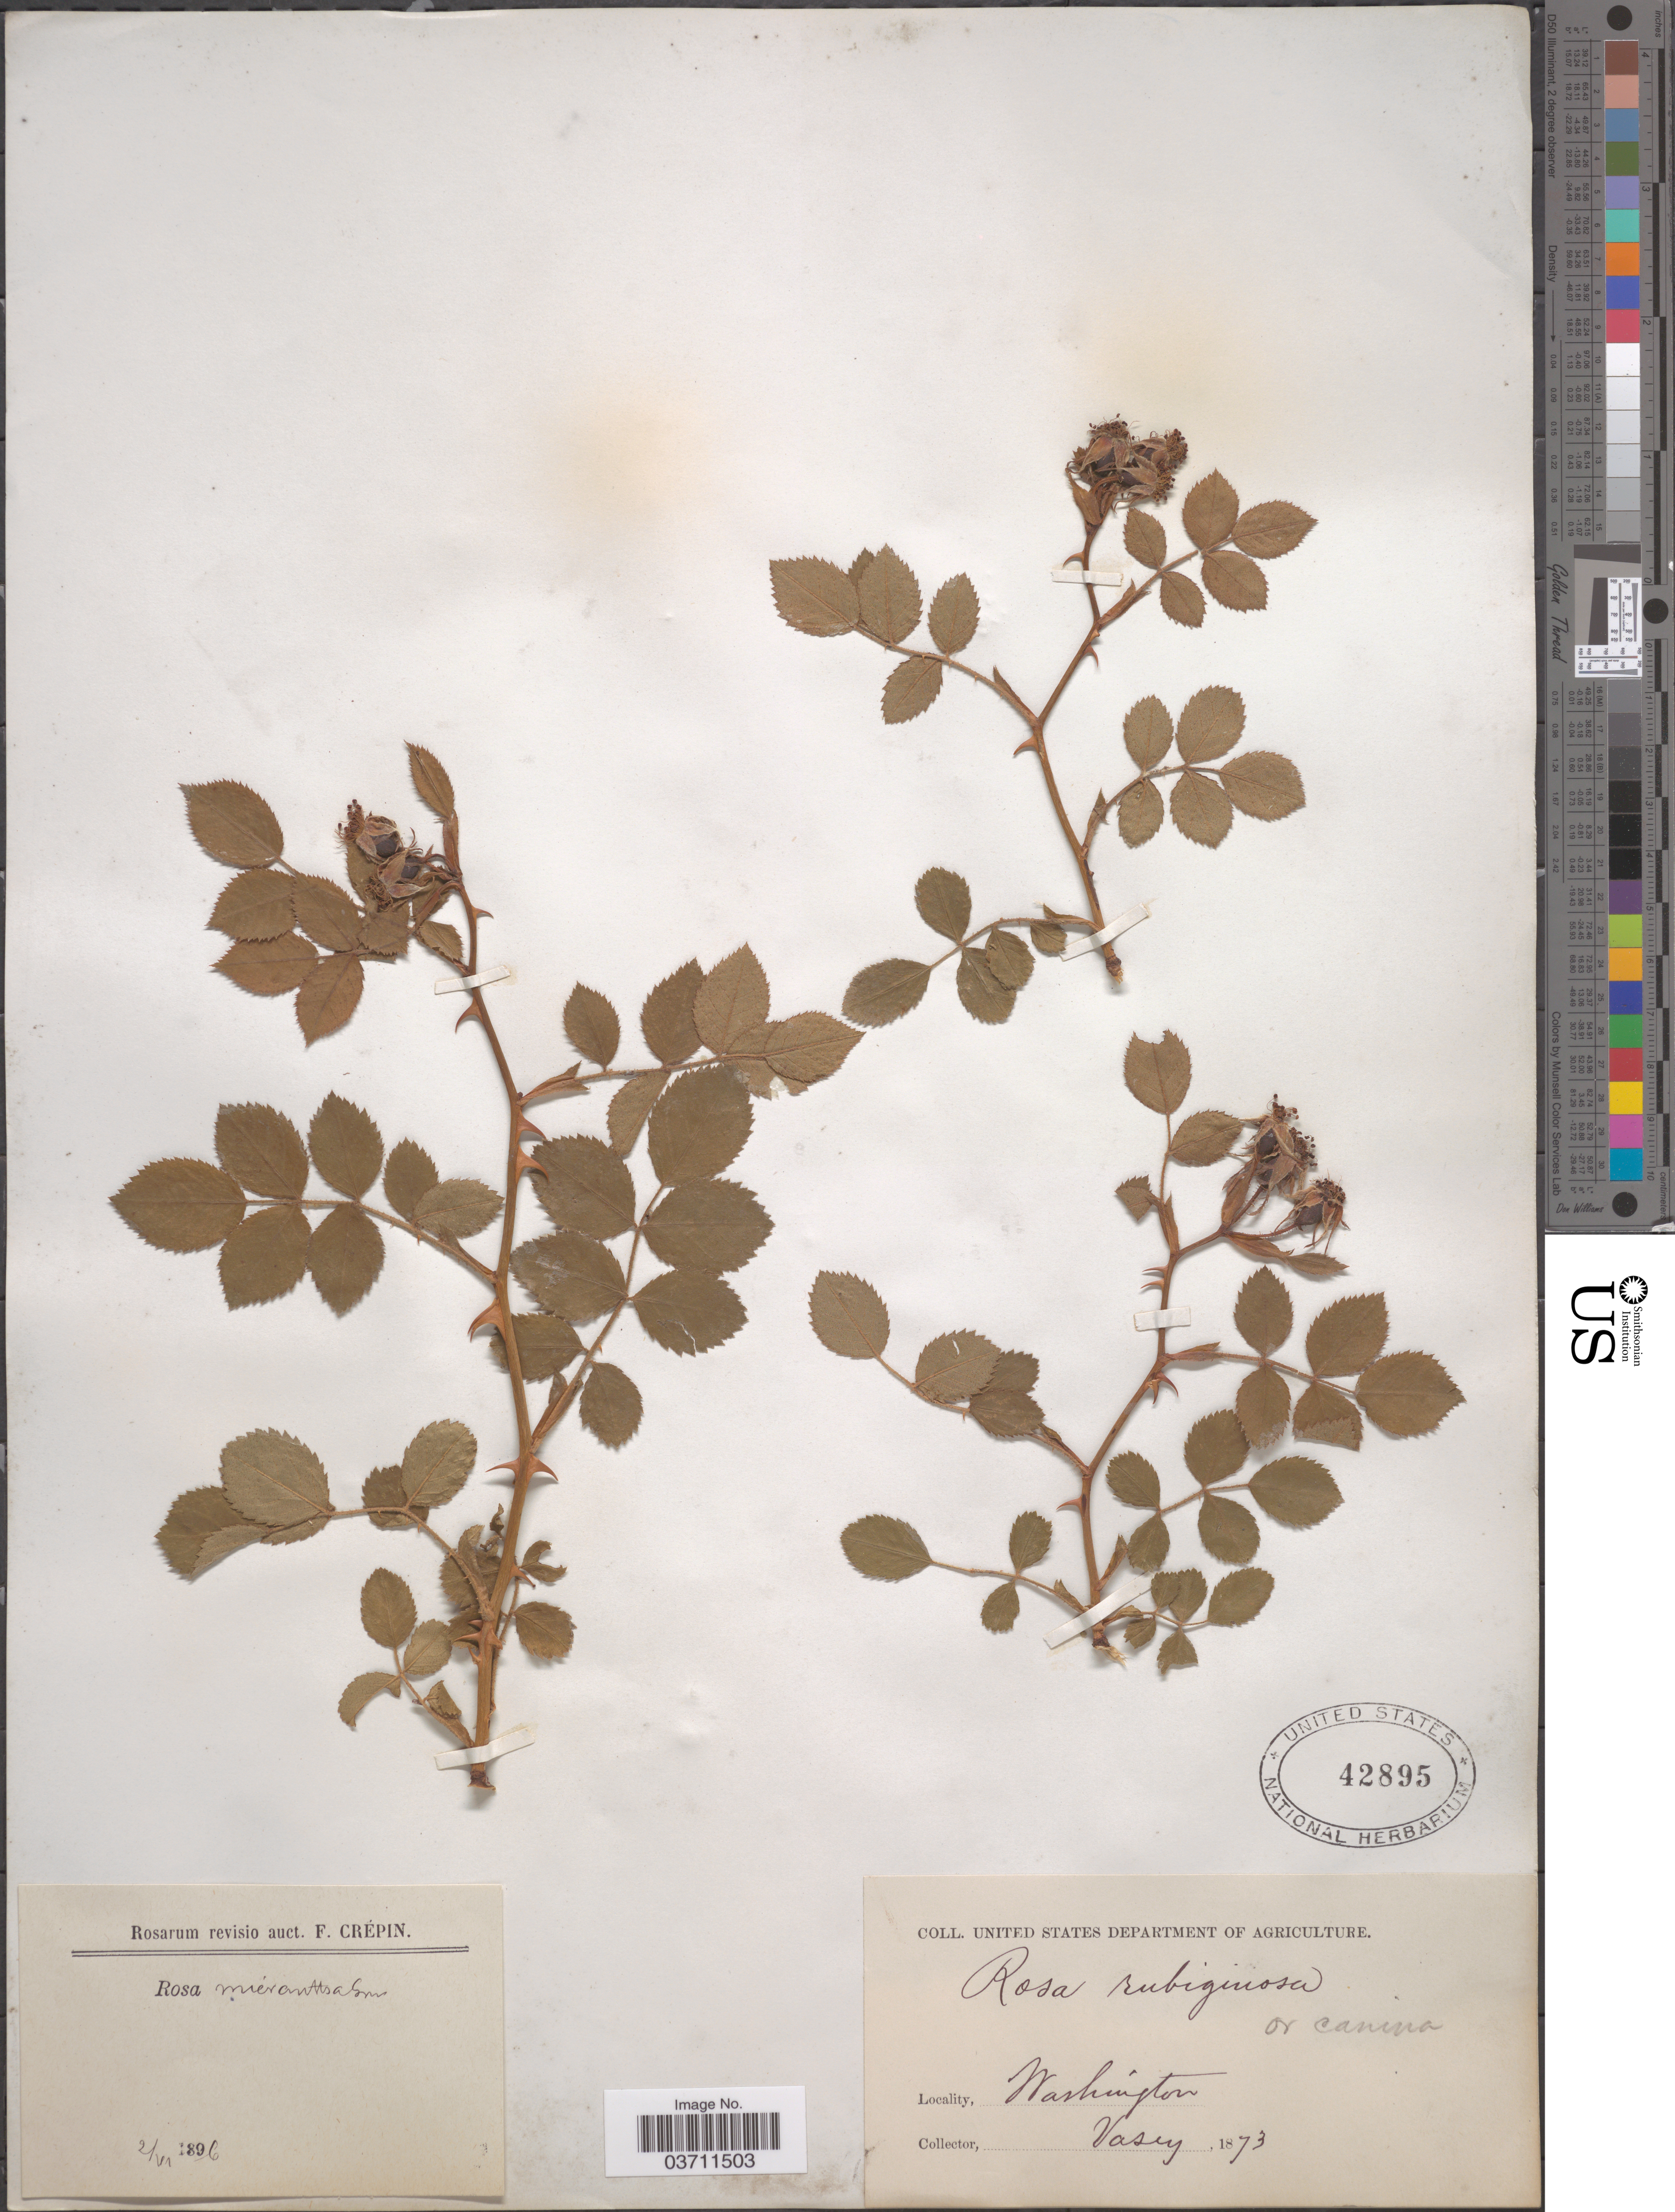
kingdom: Plantae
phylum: Tracheophyta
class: Magnoliopsida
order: Rosales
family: Rosaceae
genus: Rosa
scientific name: Rosa micrantha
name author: Borrer ex Small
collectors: Vasey, --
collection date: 1873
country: United States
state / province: Washington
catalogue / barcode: US 42895